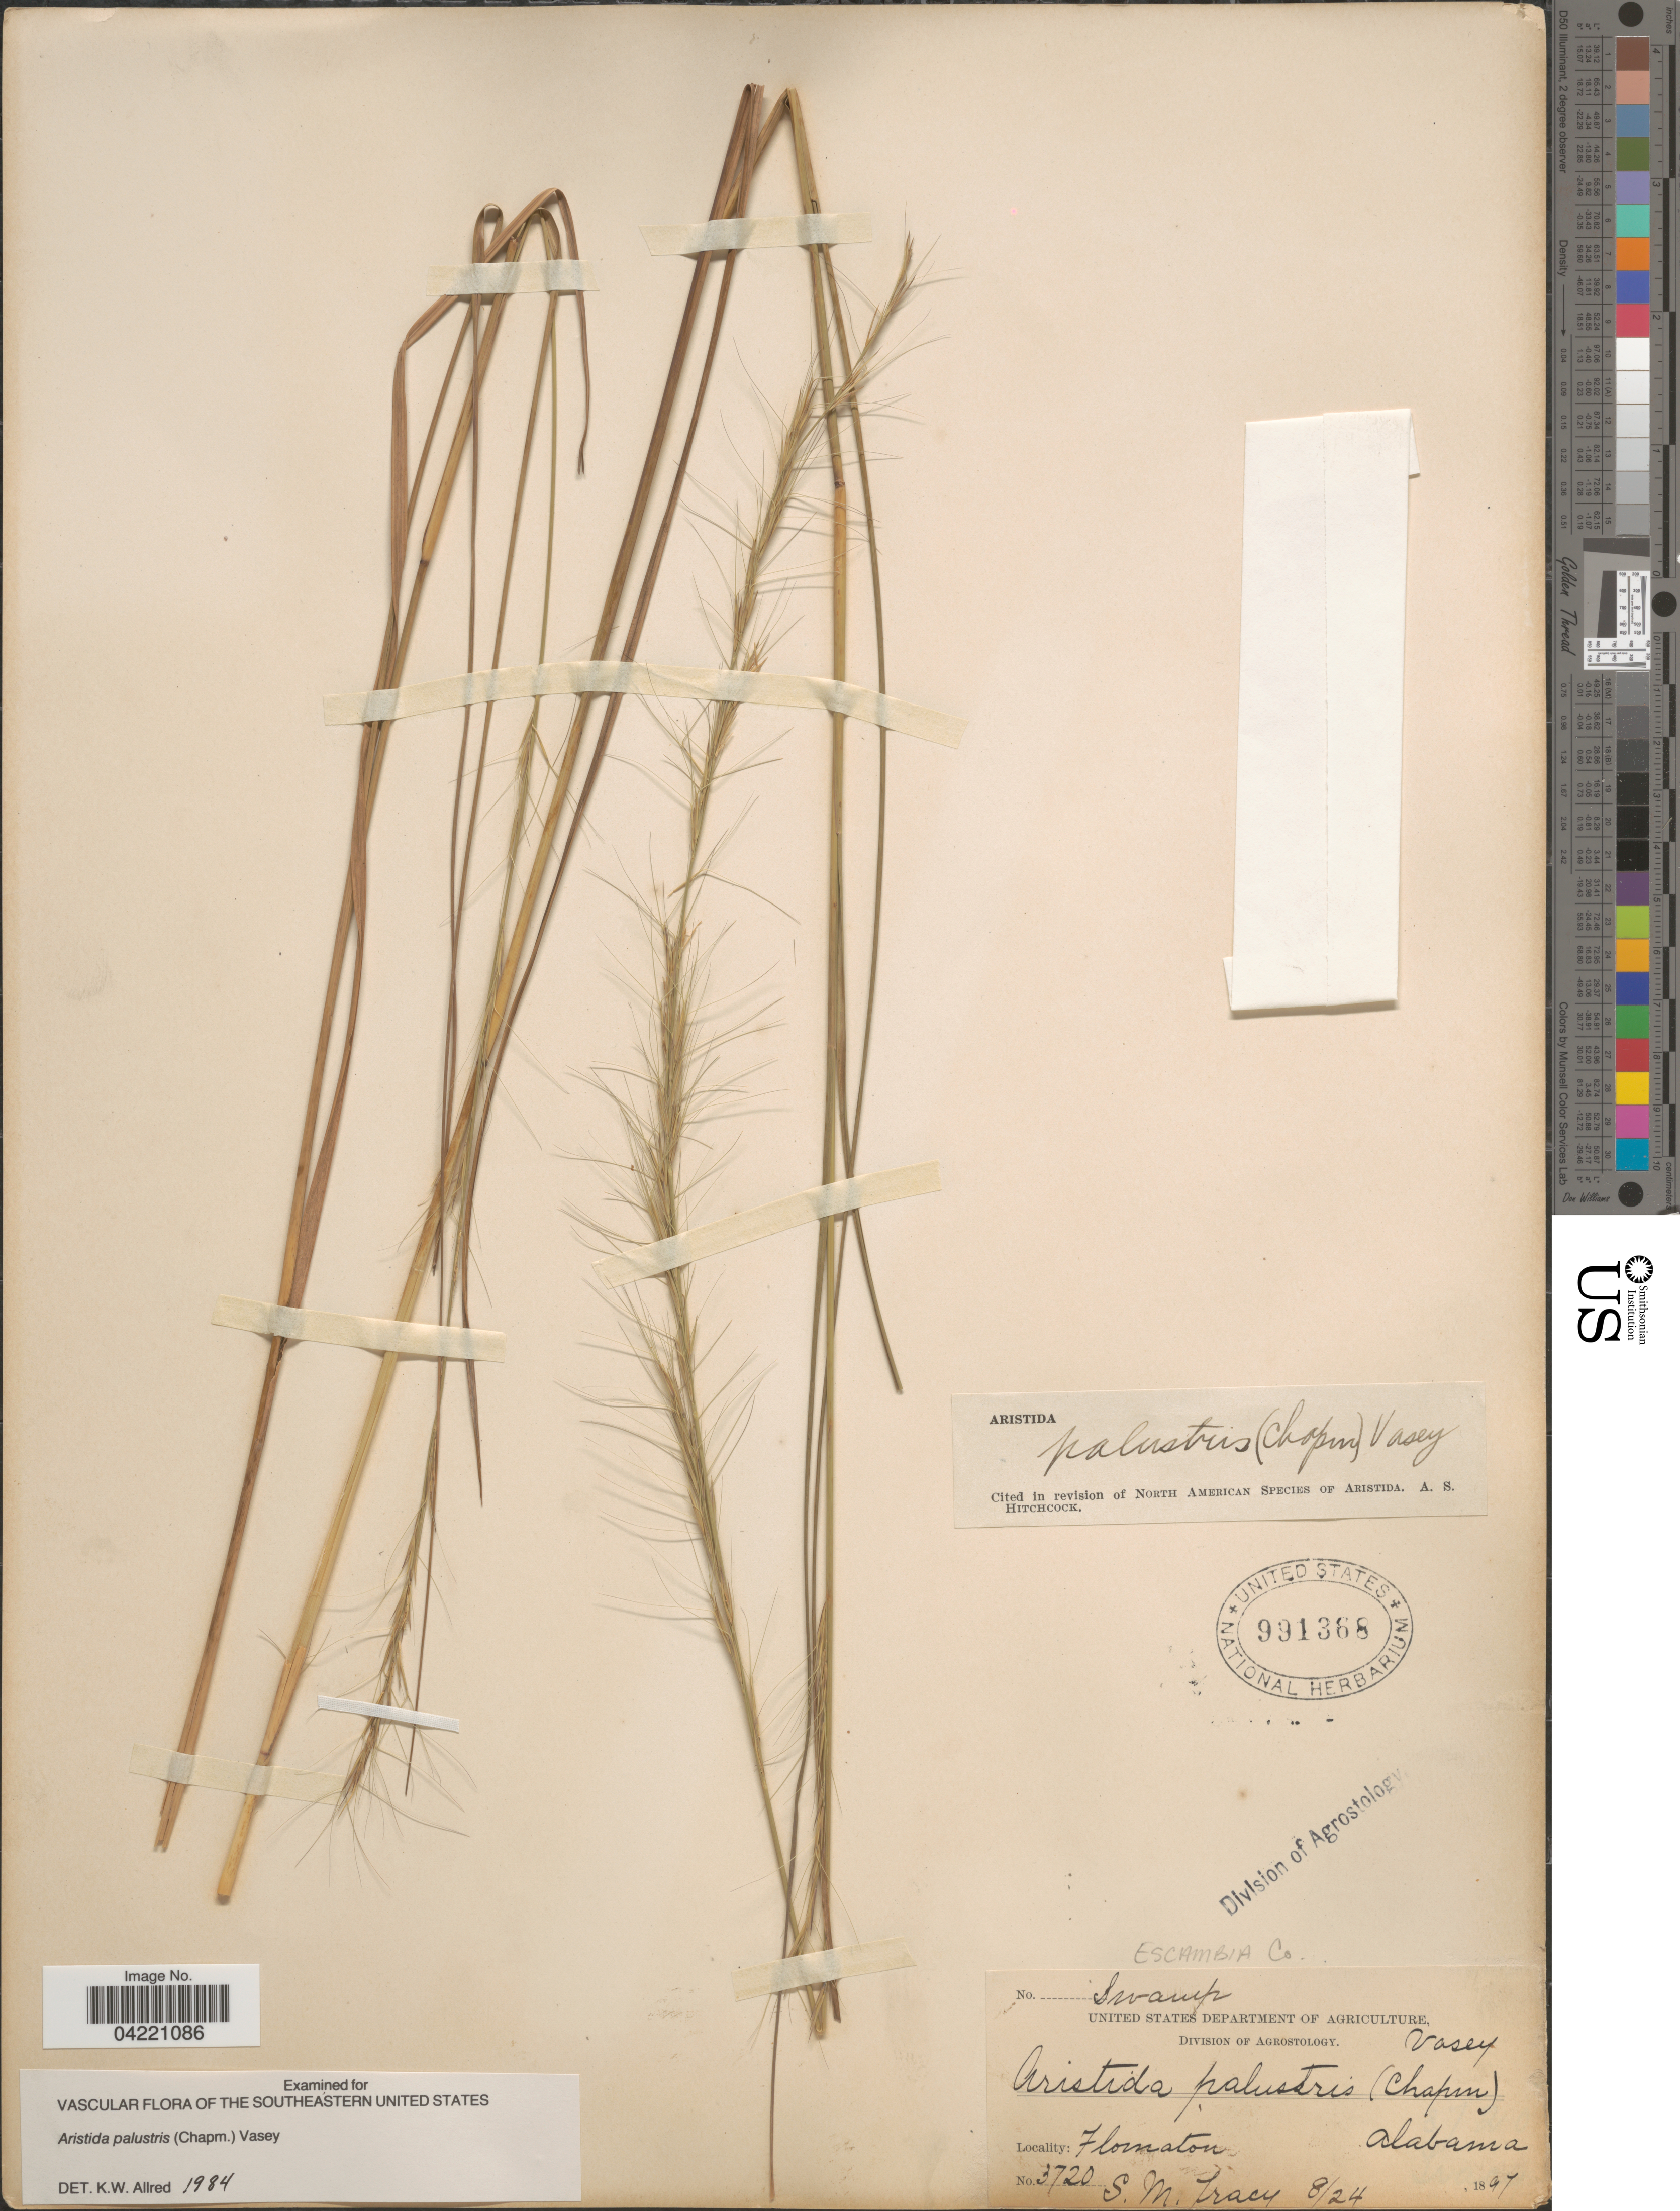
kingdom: Plantae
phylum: Tracheophyta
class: Liliopsida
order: Poales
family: Poaceae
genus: Aristida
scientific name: Aristida palustris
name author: (Chapm.) Vasey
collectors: S. M. Tracy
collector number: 3720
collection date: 1897-08-24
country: United States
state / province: Alabama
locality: Escambia Co. Flomaton.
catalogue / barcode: US 991368